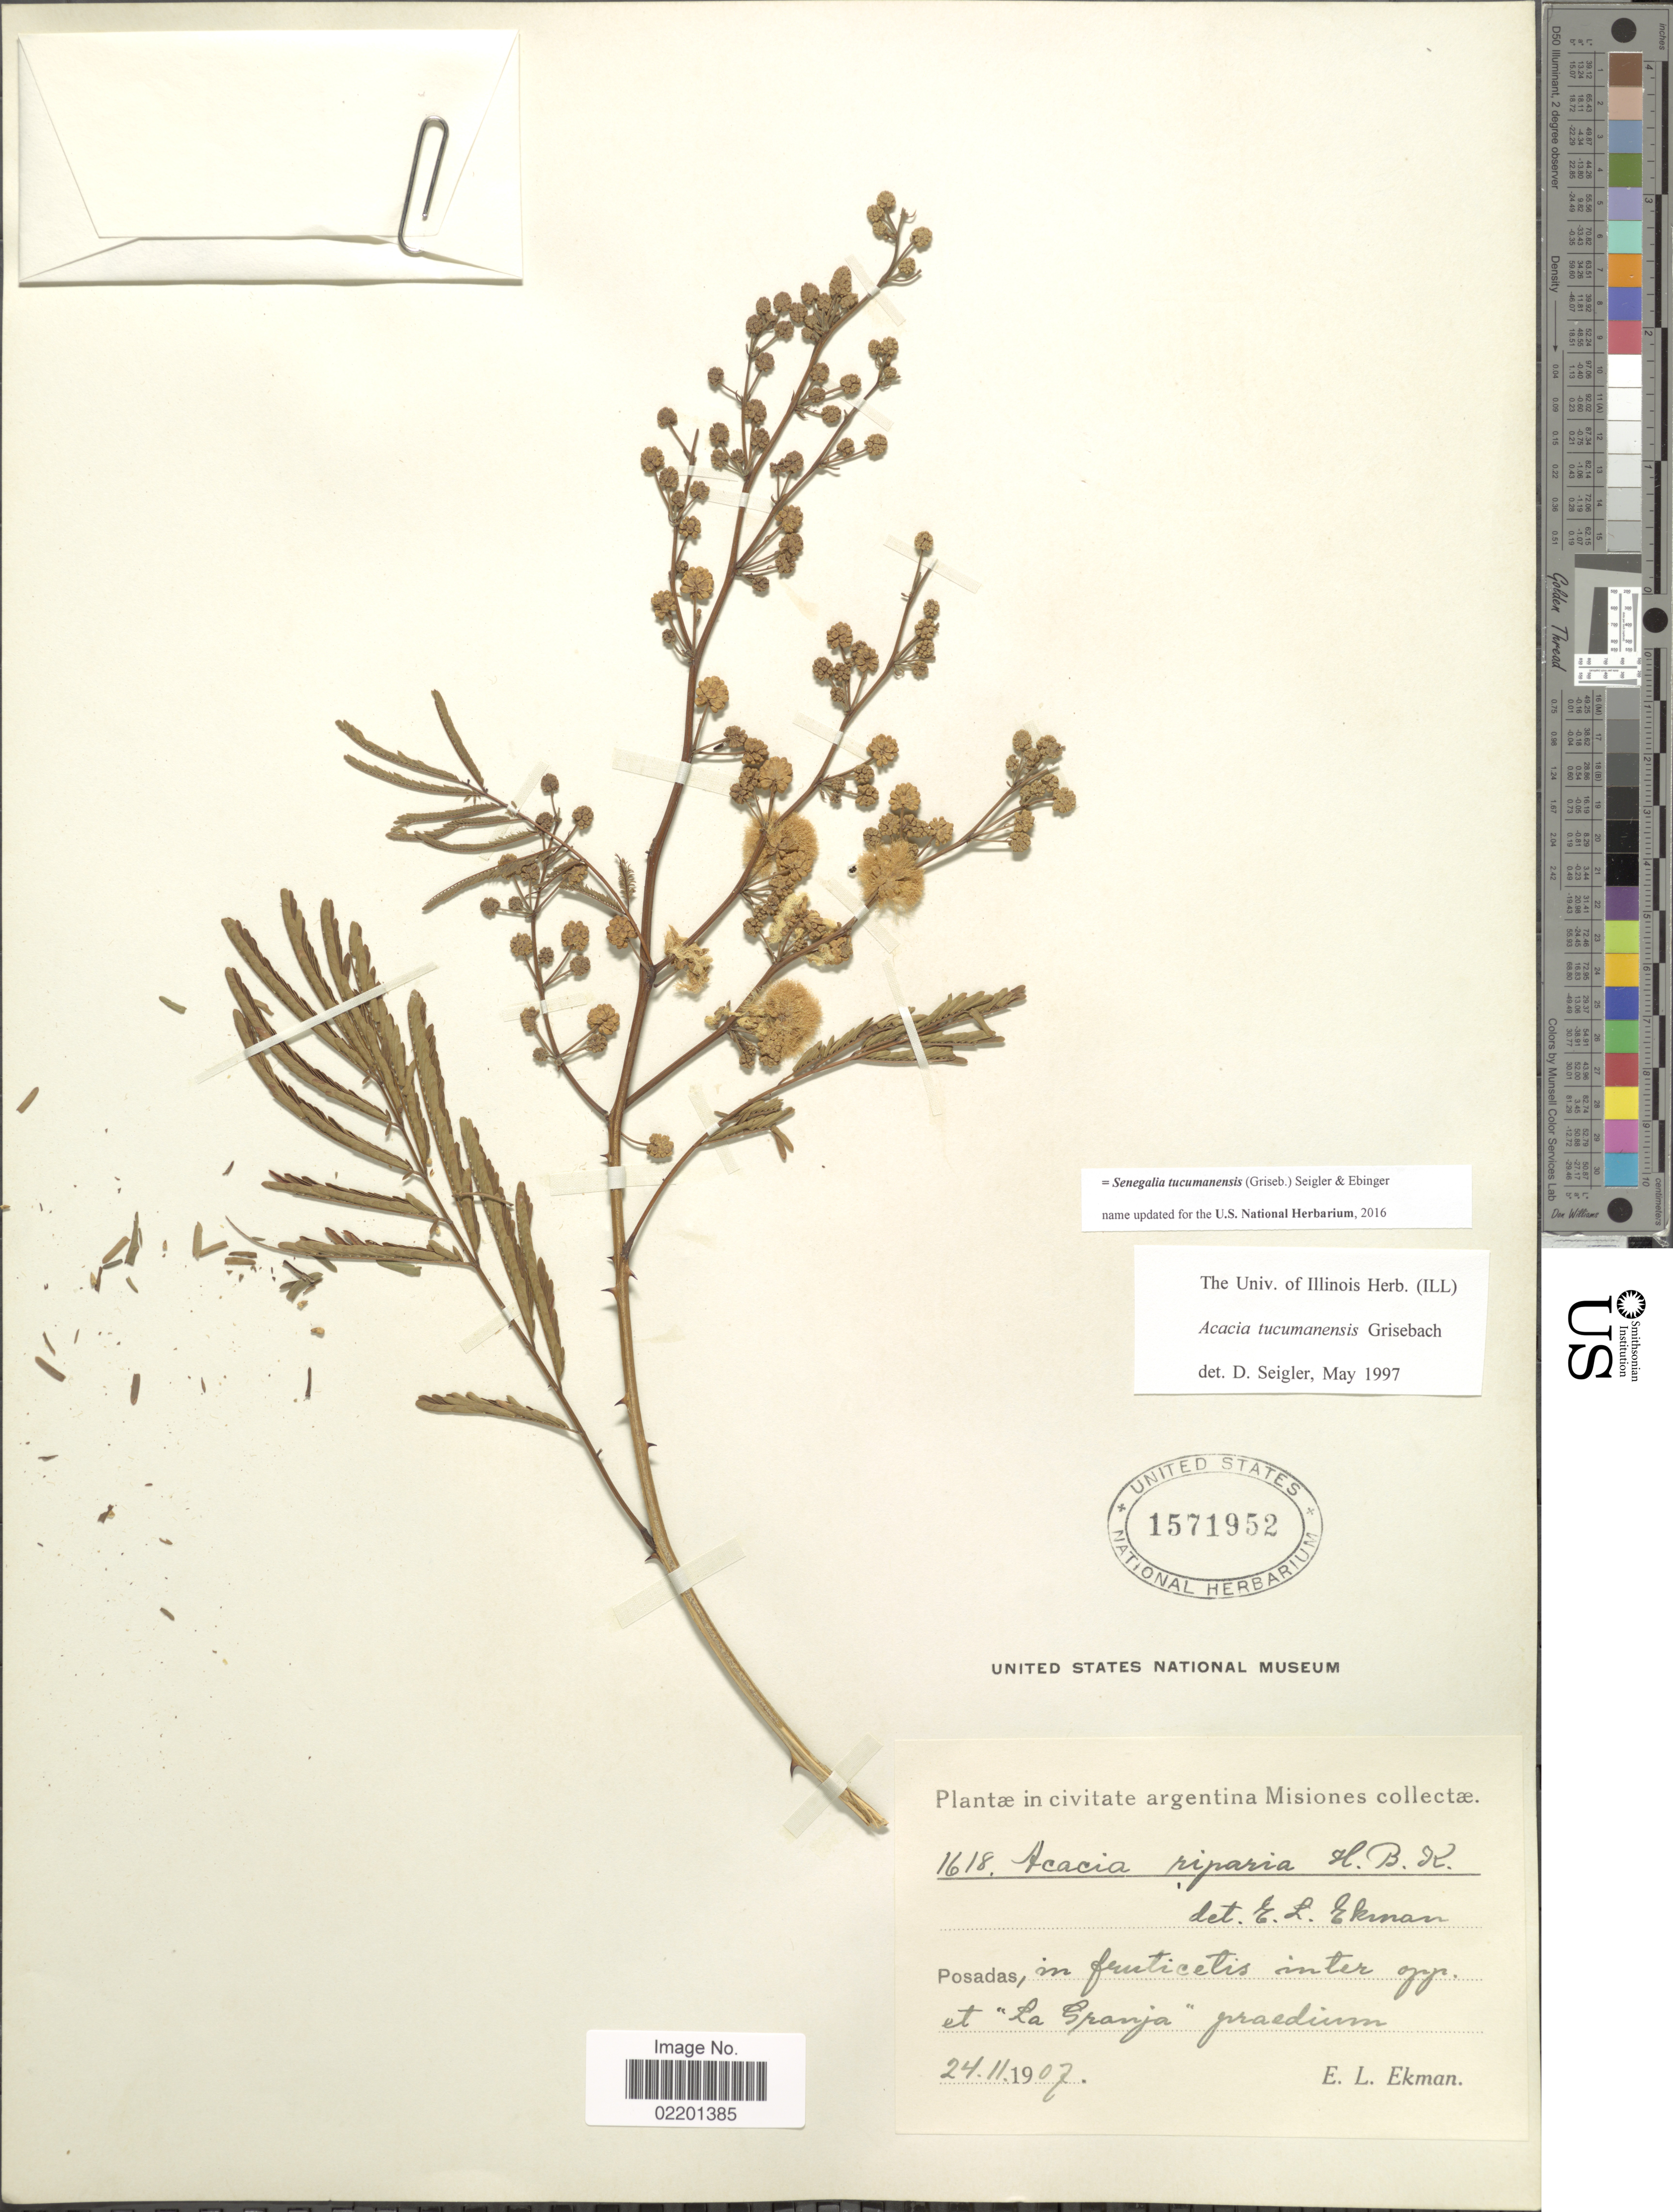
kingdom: Plantae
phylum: Tracheophyta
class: Magnoliopsida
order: Fabales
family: Fabaceae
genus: Senegalia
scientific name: Senegalia tucumanensis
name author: (Griseb.) Seigler & Ebinger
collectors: E. L. Ekman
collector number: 1618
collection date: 1907-02-24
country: Argentina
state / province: Misiones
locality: Posada, in fruticetis inter opp. et La Granja praedium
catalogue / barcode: US 1571952